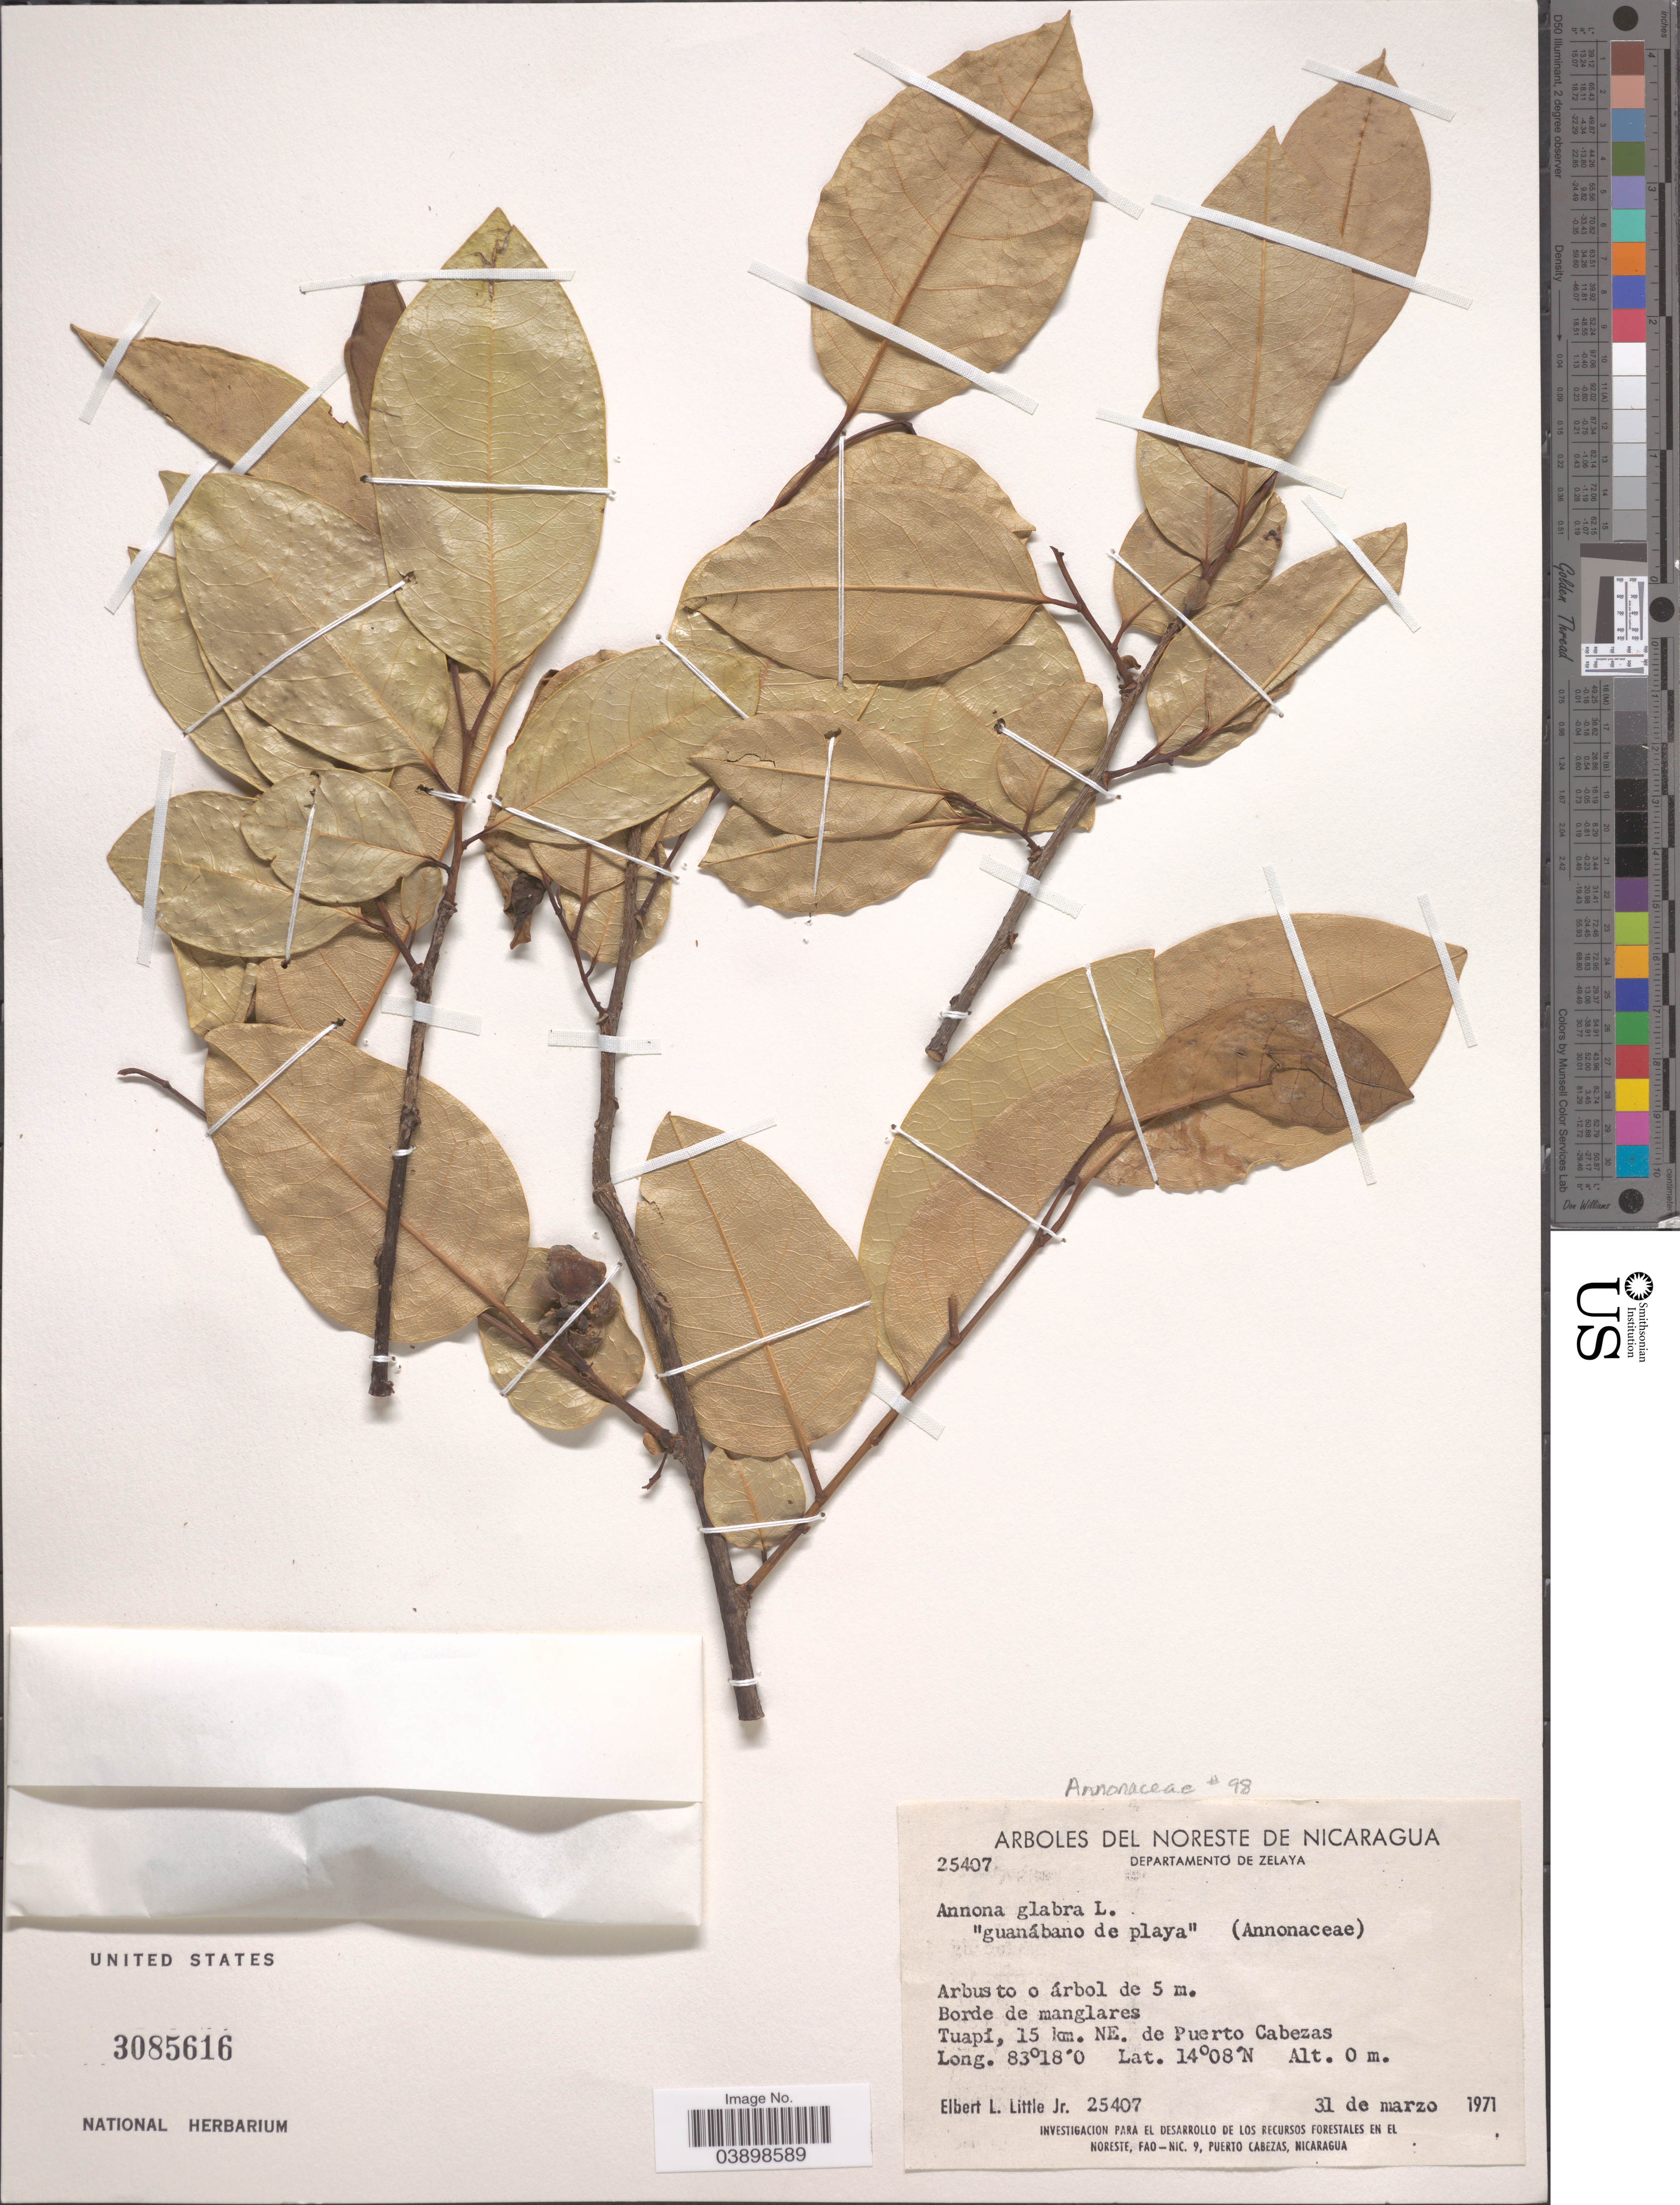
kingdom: Plantae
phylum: Tracheophyta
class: Magnoliopsida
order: Magnoliales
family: Annonaceae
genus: Annona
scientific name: Annona glabra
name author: L.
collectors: E. L. Little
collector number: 25407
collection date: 1971-03-31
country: Nicaragua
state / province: Atlántico Norte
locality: Noreste de Nicaragua. Departamento de Zelaya. Borde de manglares. Tuapi, 15 km. NE. de Puerto Cabezas.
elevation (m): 0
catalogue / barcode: US 3085616